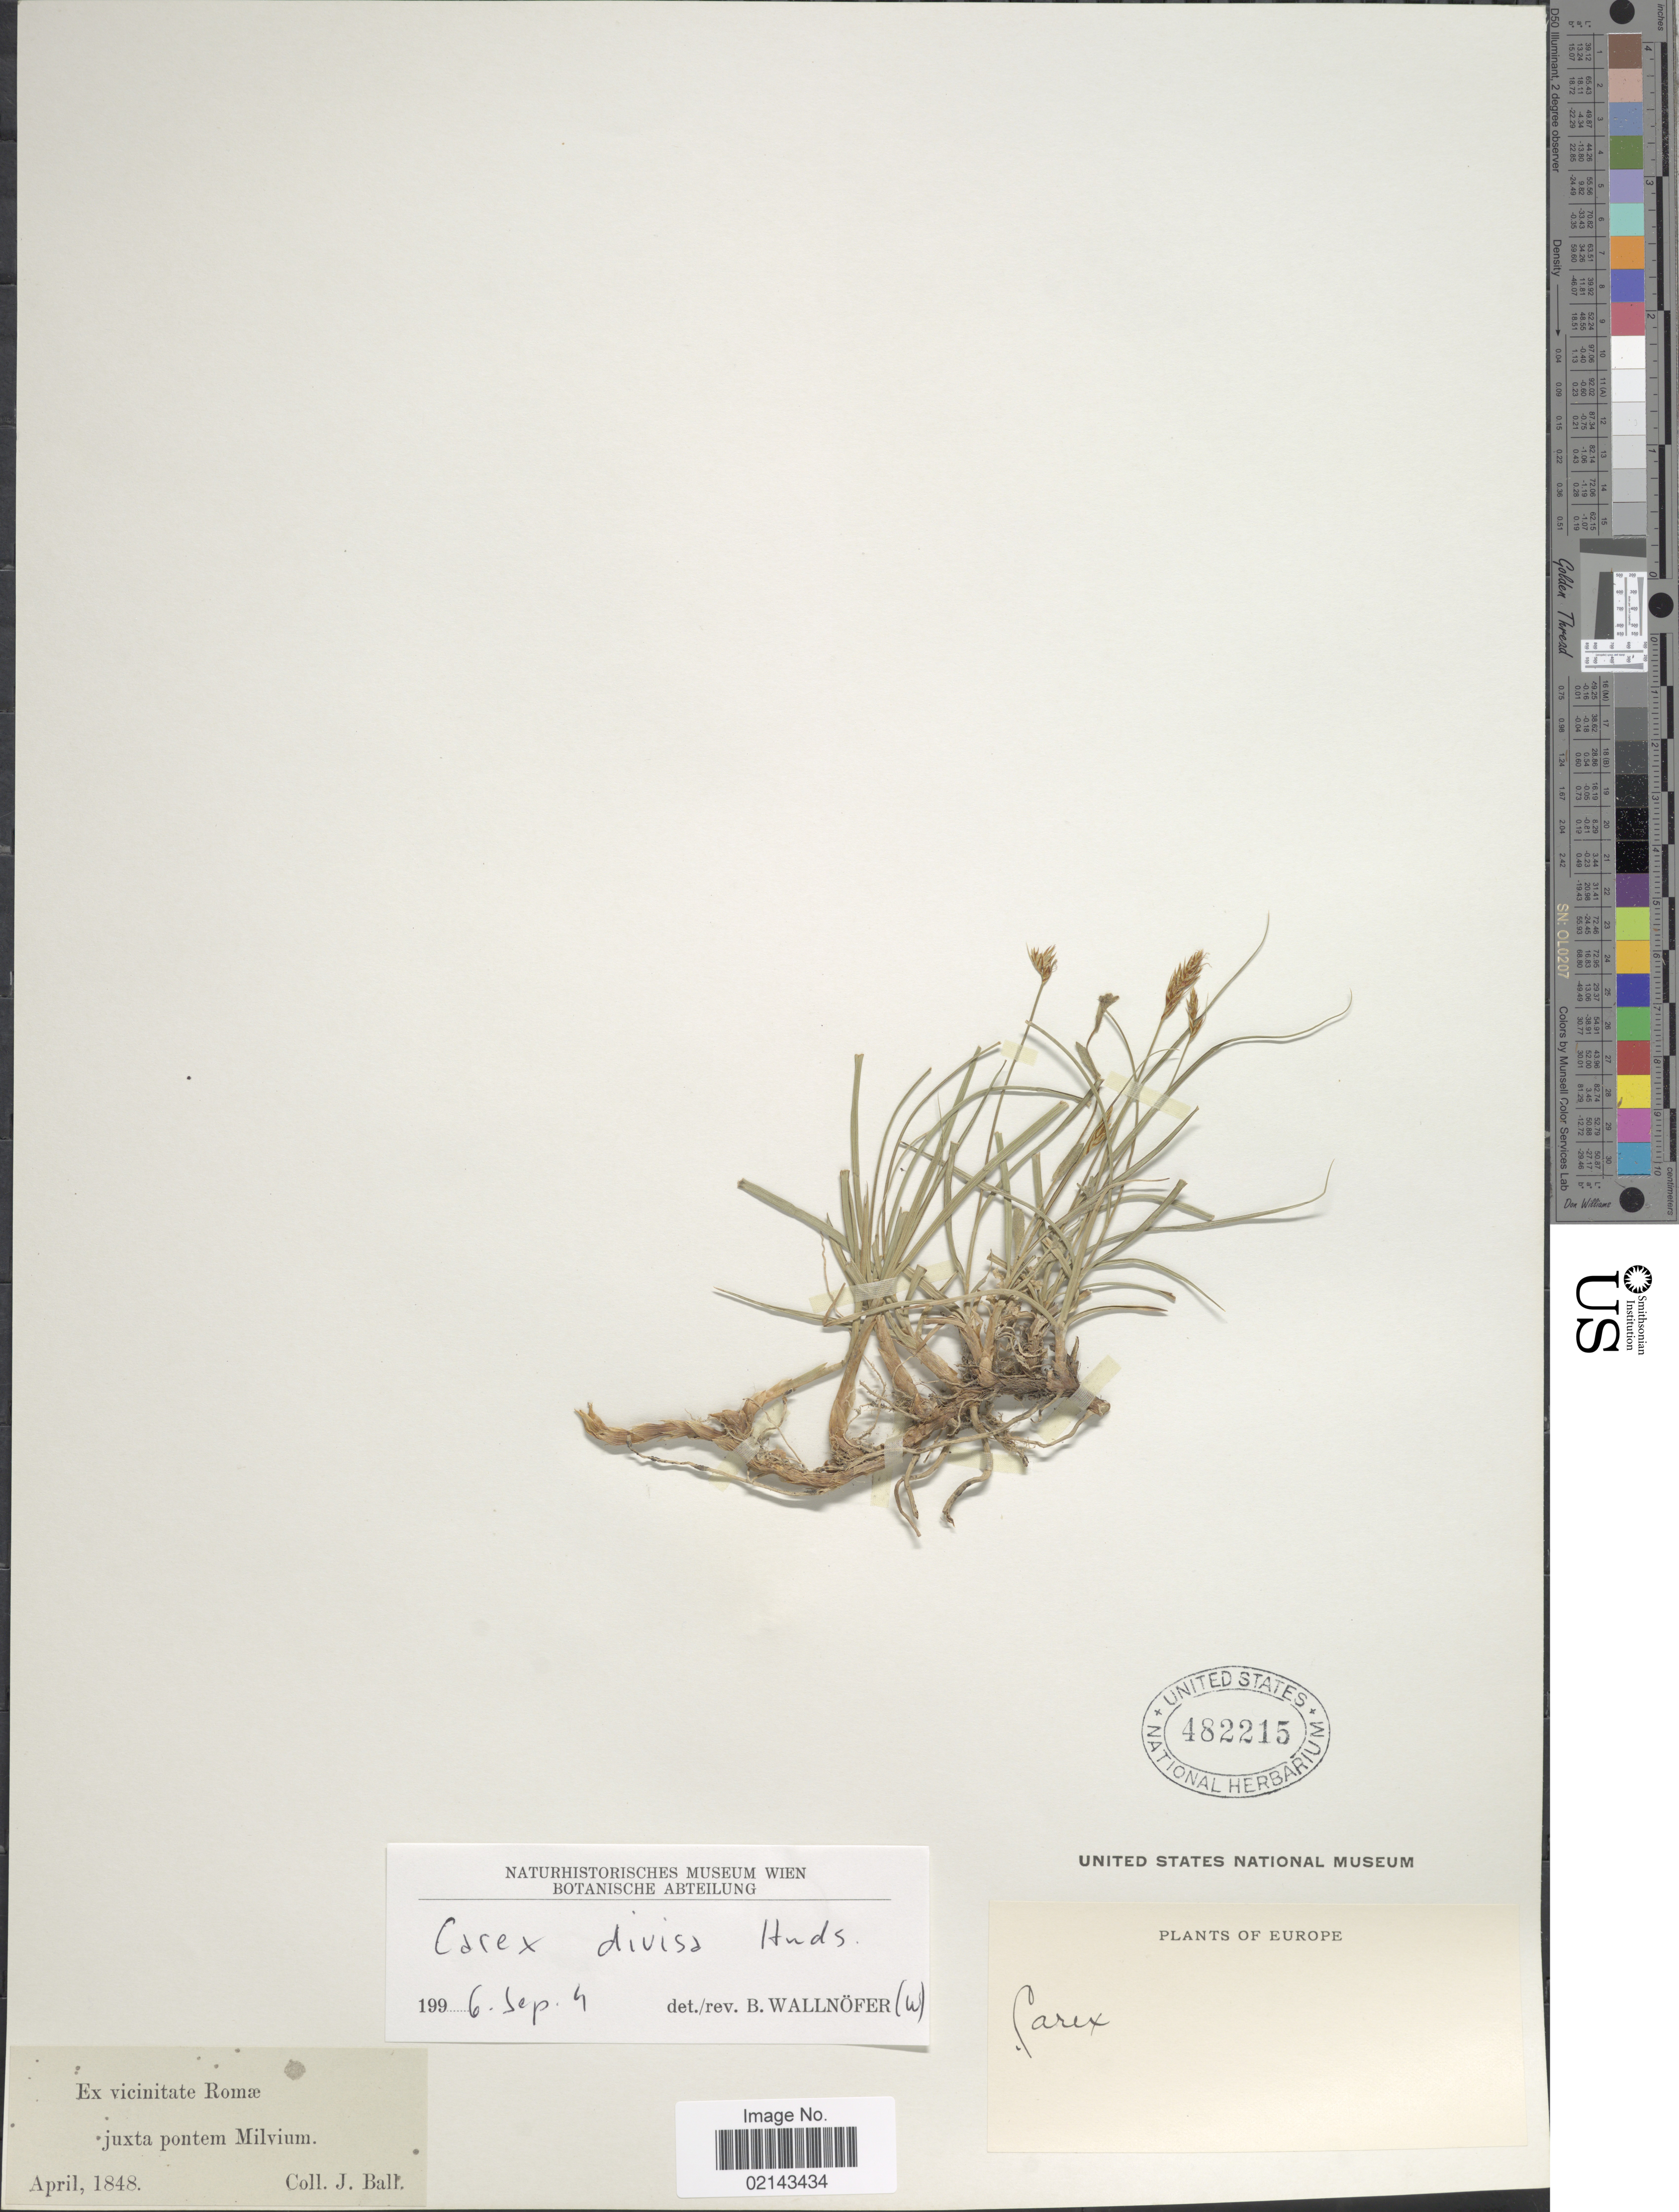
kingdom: Plantae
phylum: Tracheophyta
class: Liliopsida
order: Poales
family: Cyperaceae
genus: Carex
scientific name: Carex divisa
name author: Huds.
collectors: J. Ball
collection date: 1848-04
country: Italy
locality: Ex vicinitate Romae juxta pontem Milvium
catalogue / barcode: US 482215